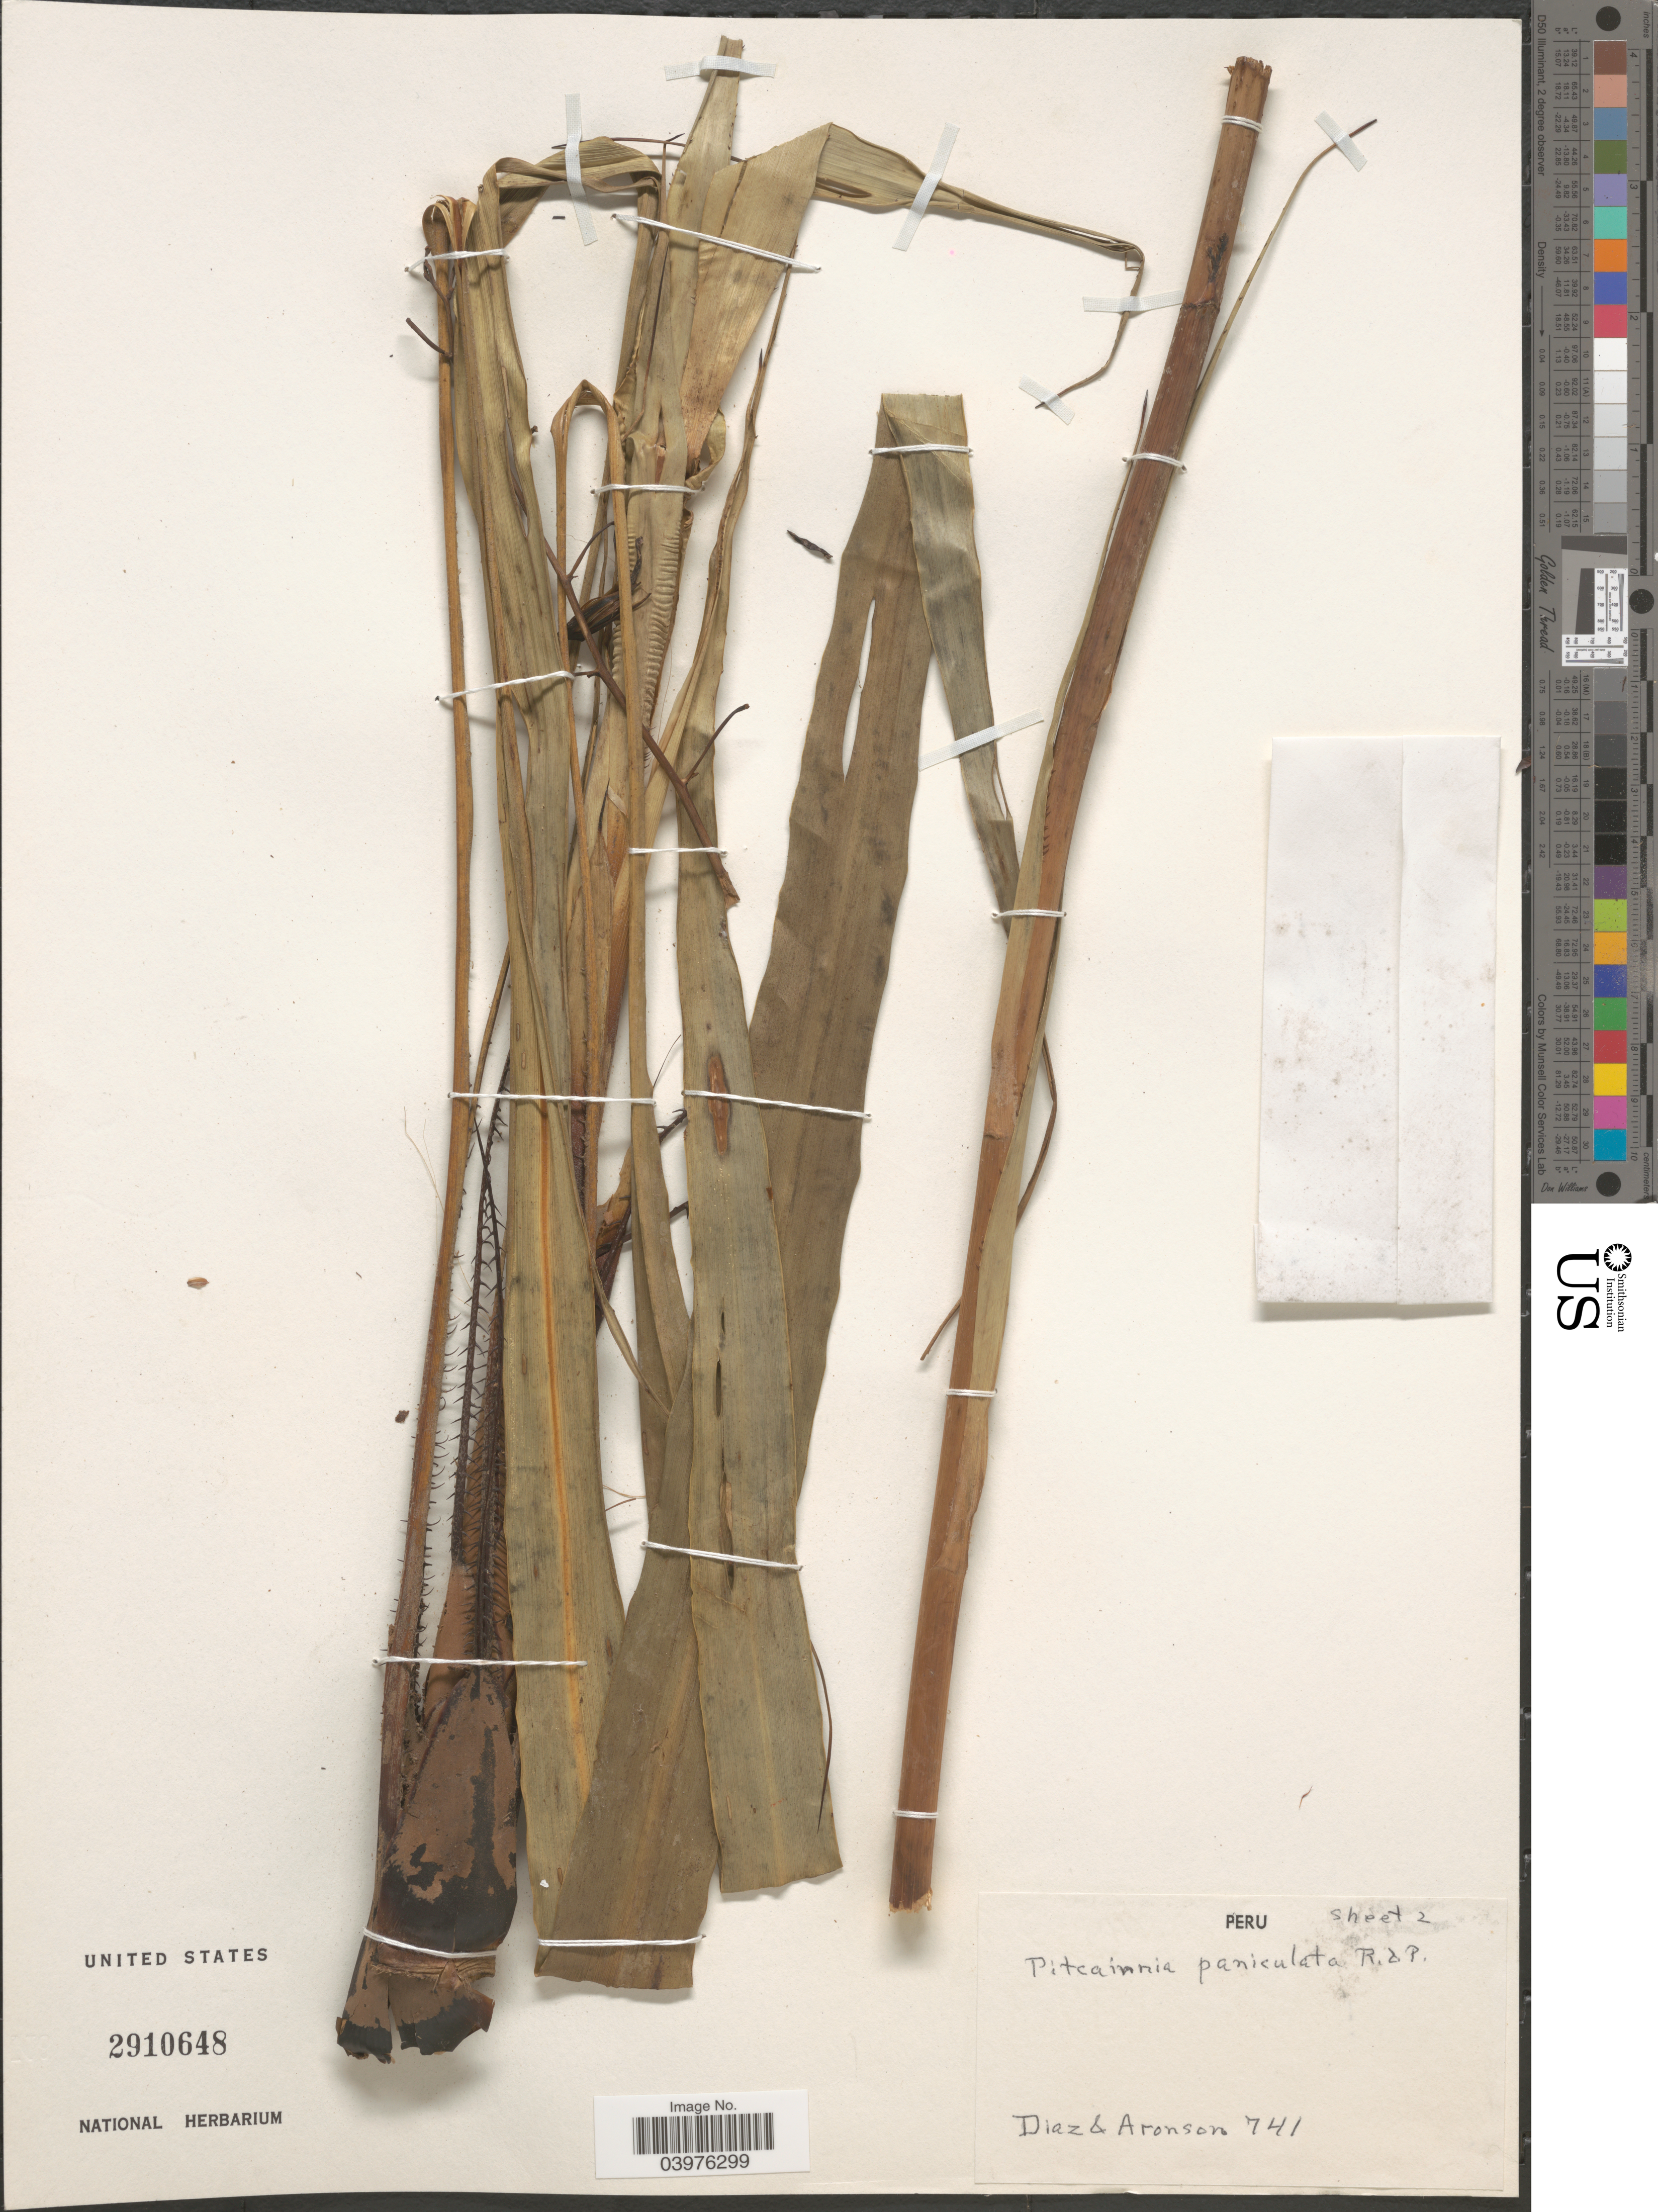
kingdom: Plantae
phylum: Tracheophyta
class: Liliopsida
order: Poales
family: Bromeliaceae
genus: Pitcairnia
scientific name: Pitcairnia paniculata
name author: (Ruiz & Pav.) Ruiz & Pav.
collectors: Diaz & -. Aronson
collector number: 741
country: Peru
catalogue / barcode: US 2910648